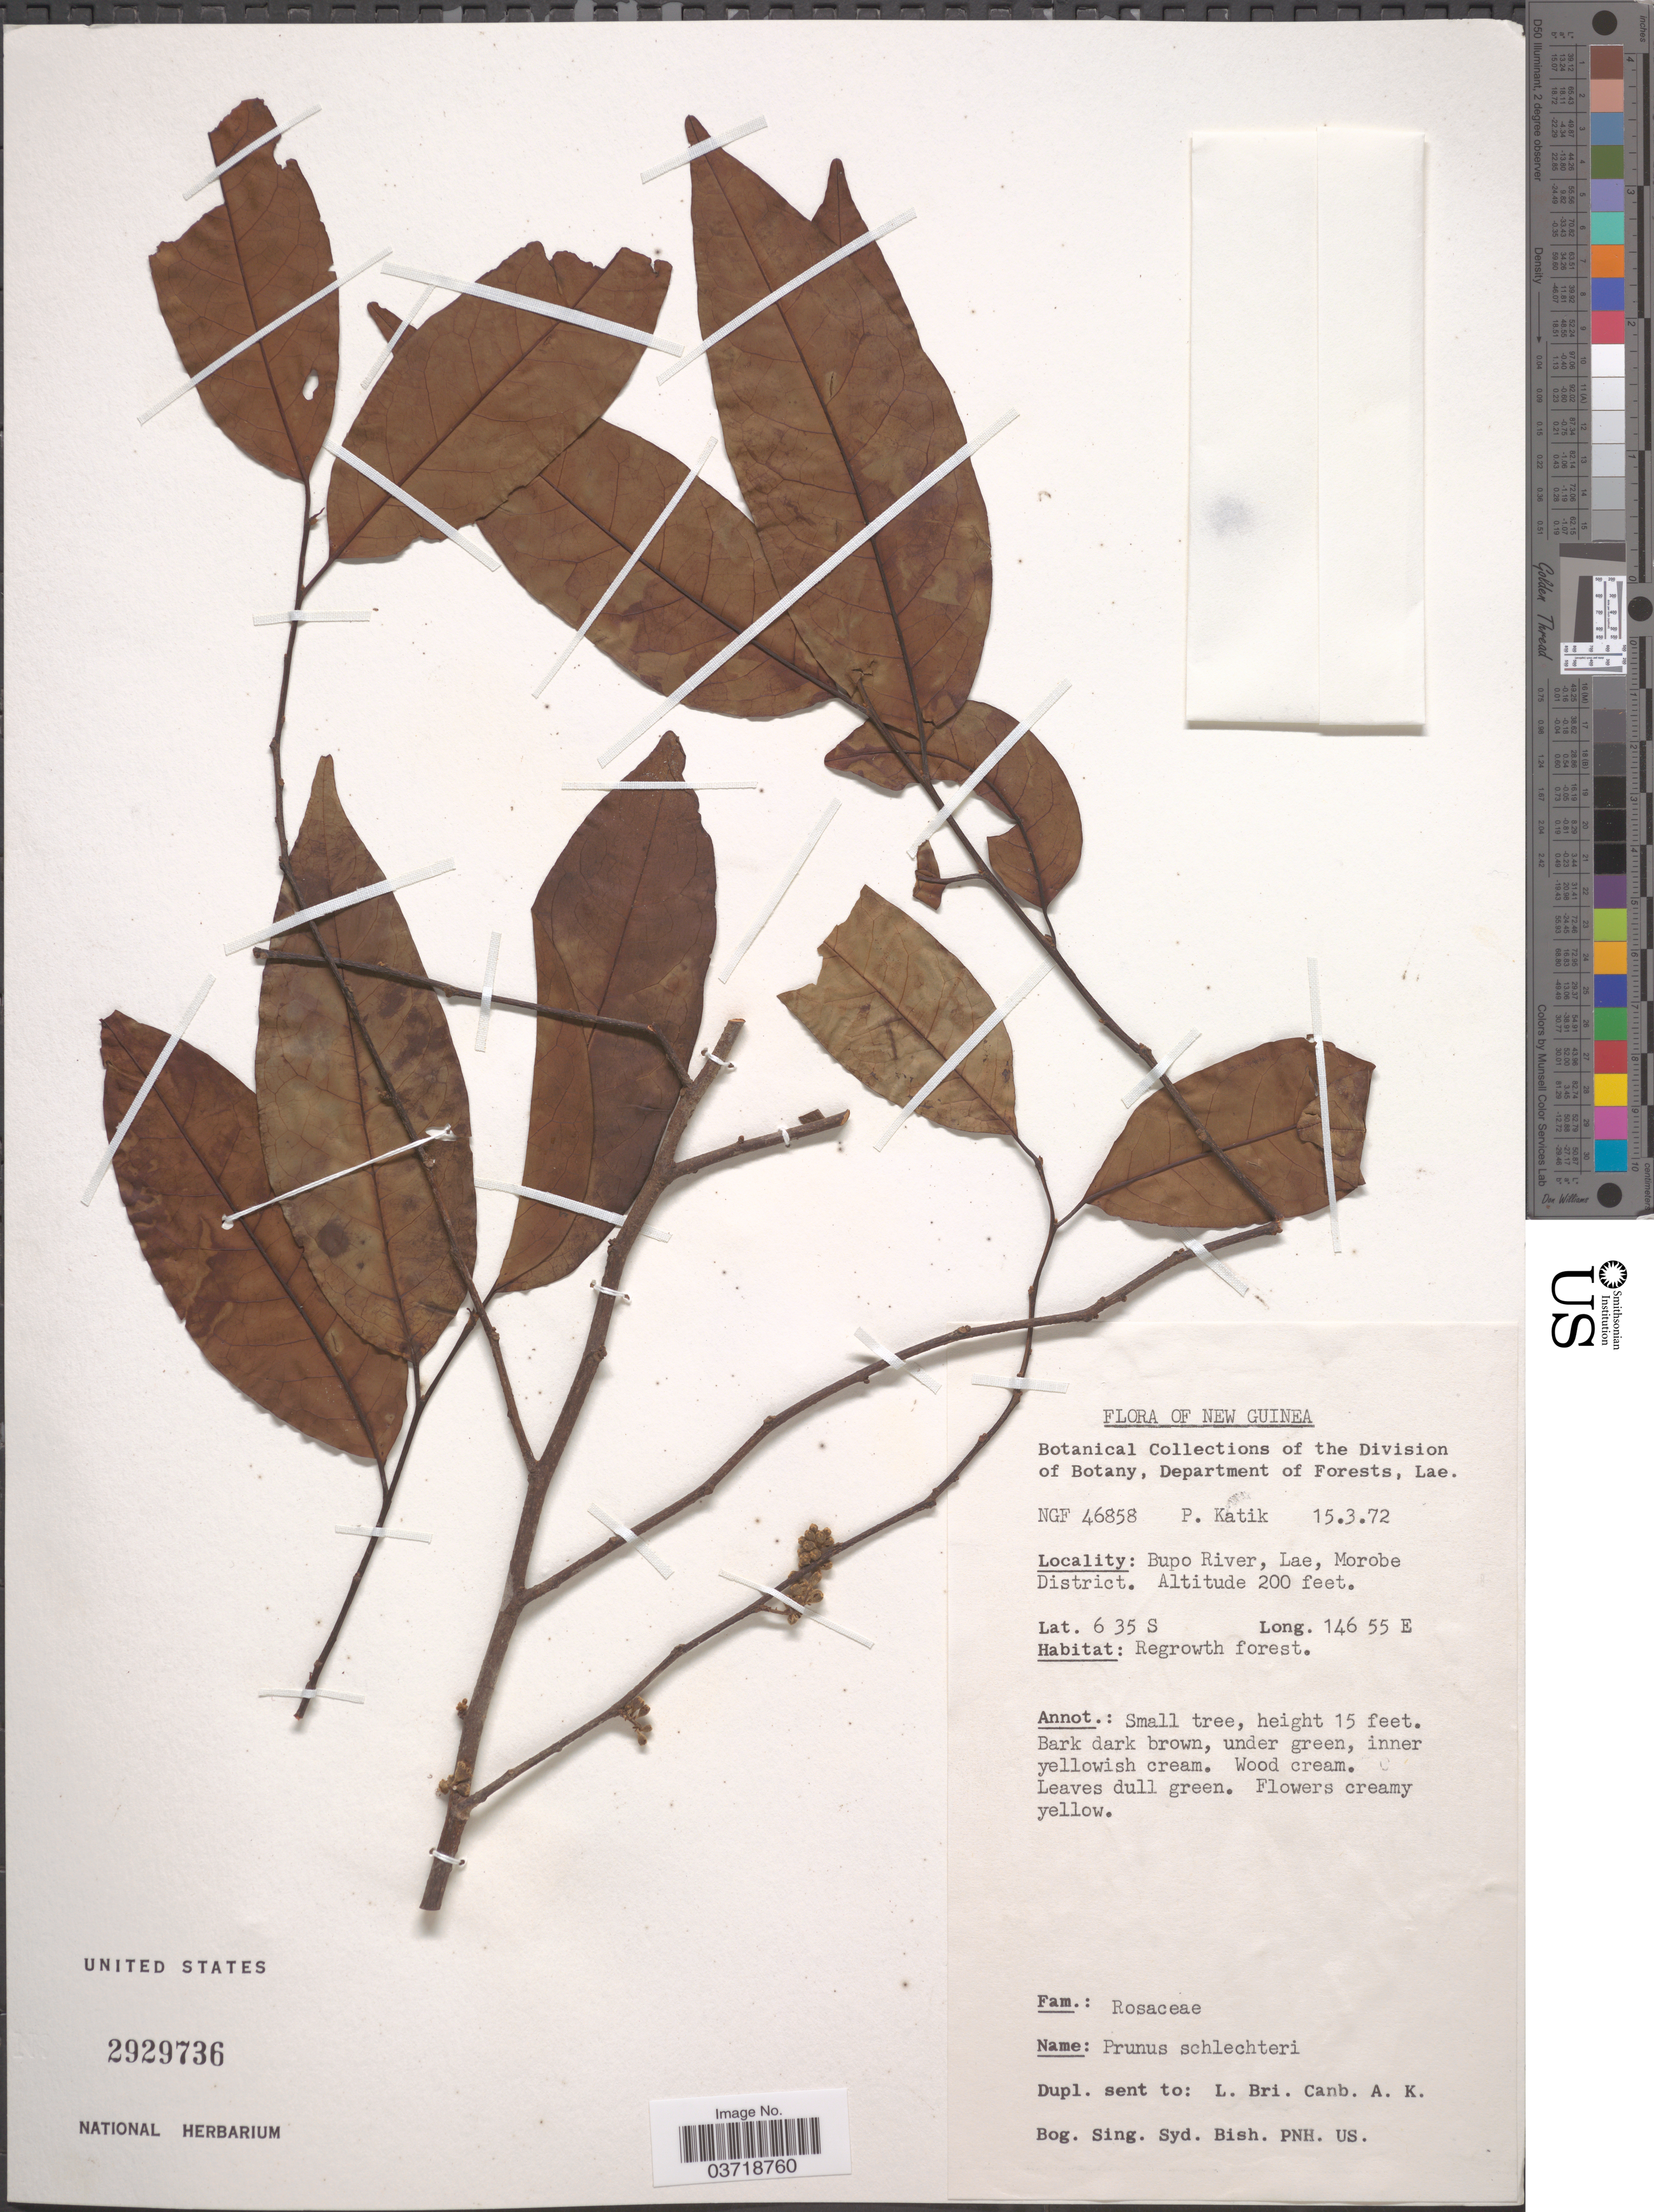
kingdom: Plantae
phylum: Tracheophyta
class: Magnoliopsida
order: Rosales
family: Rosaceae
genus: Prunus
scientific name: Prunus schlechteri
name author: (Koehne) Kalkman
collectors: P. Katik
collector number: NGF 46858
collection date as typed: Transcribed d/m/y: 15/3/72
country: Papua New Guinea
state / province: Morobe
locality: New Guinea. Bupo River, Lae, Morobe District.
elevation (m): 61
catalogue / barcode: US 2929736